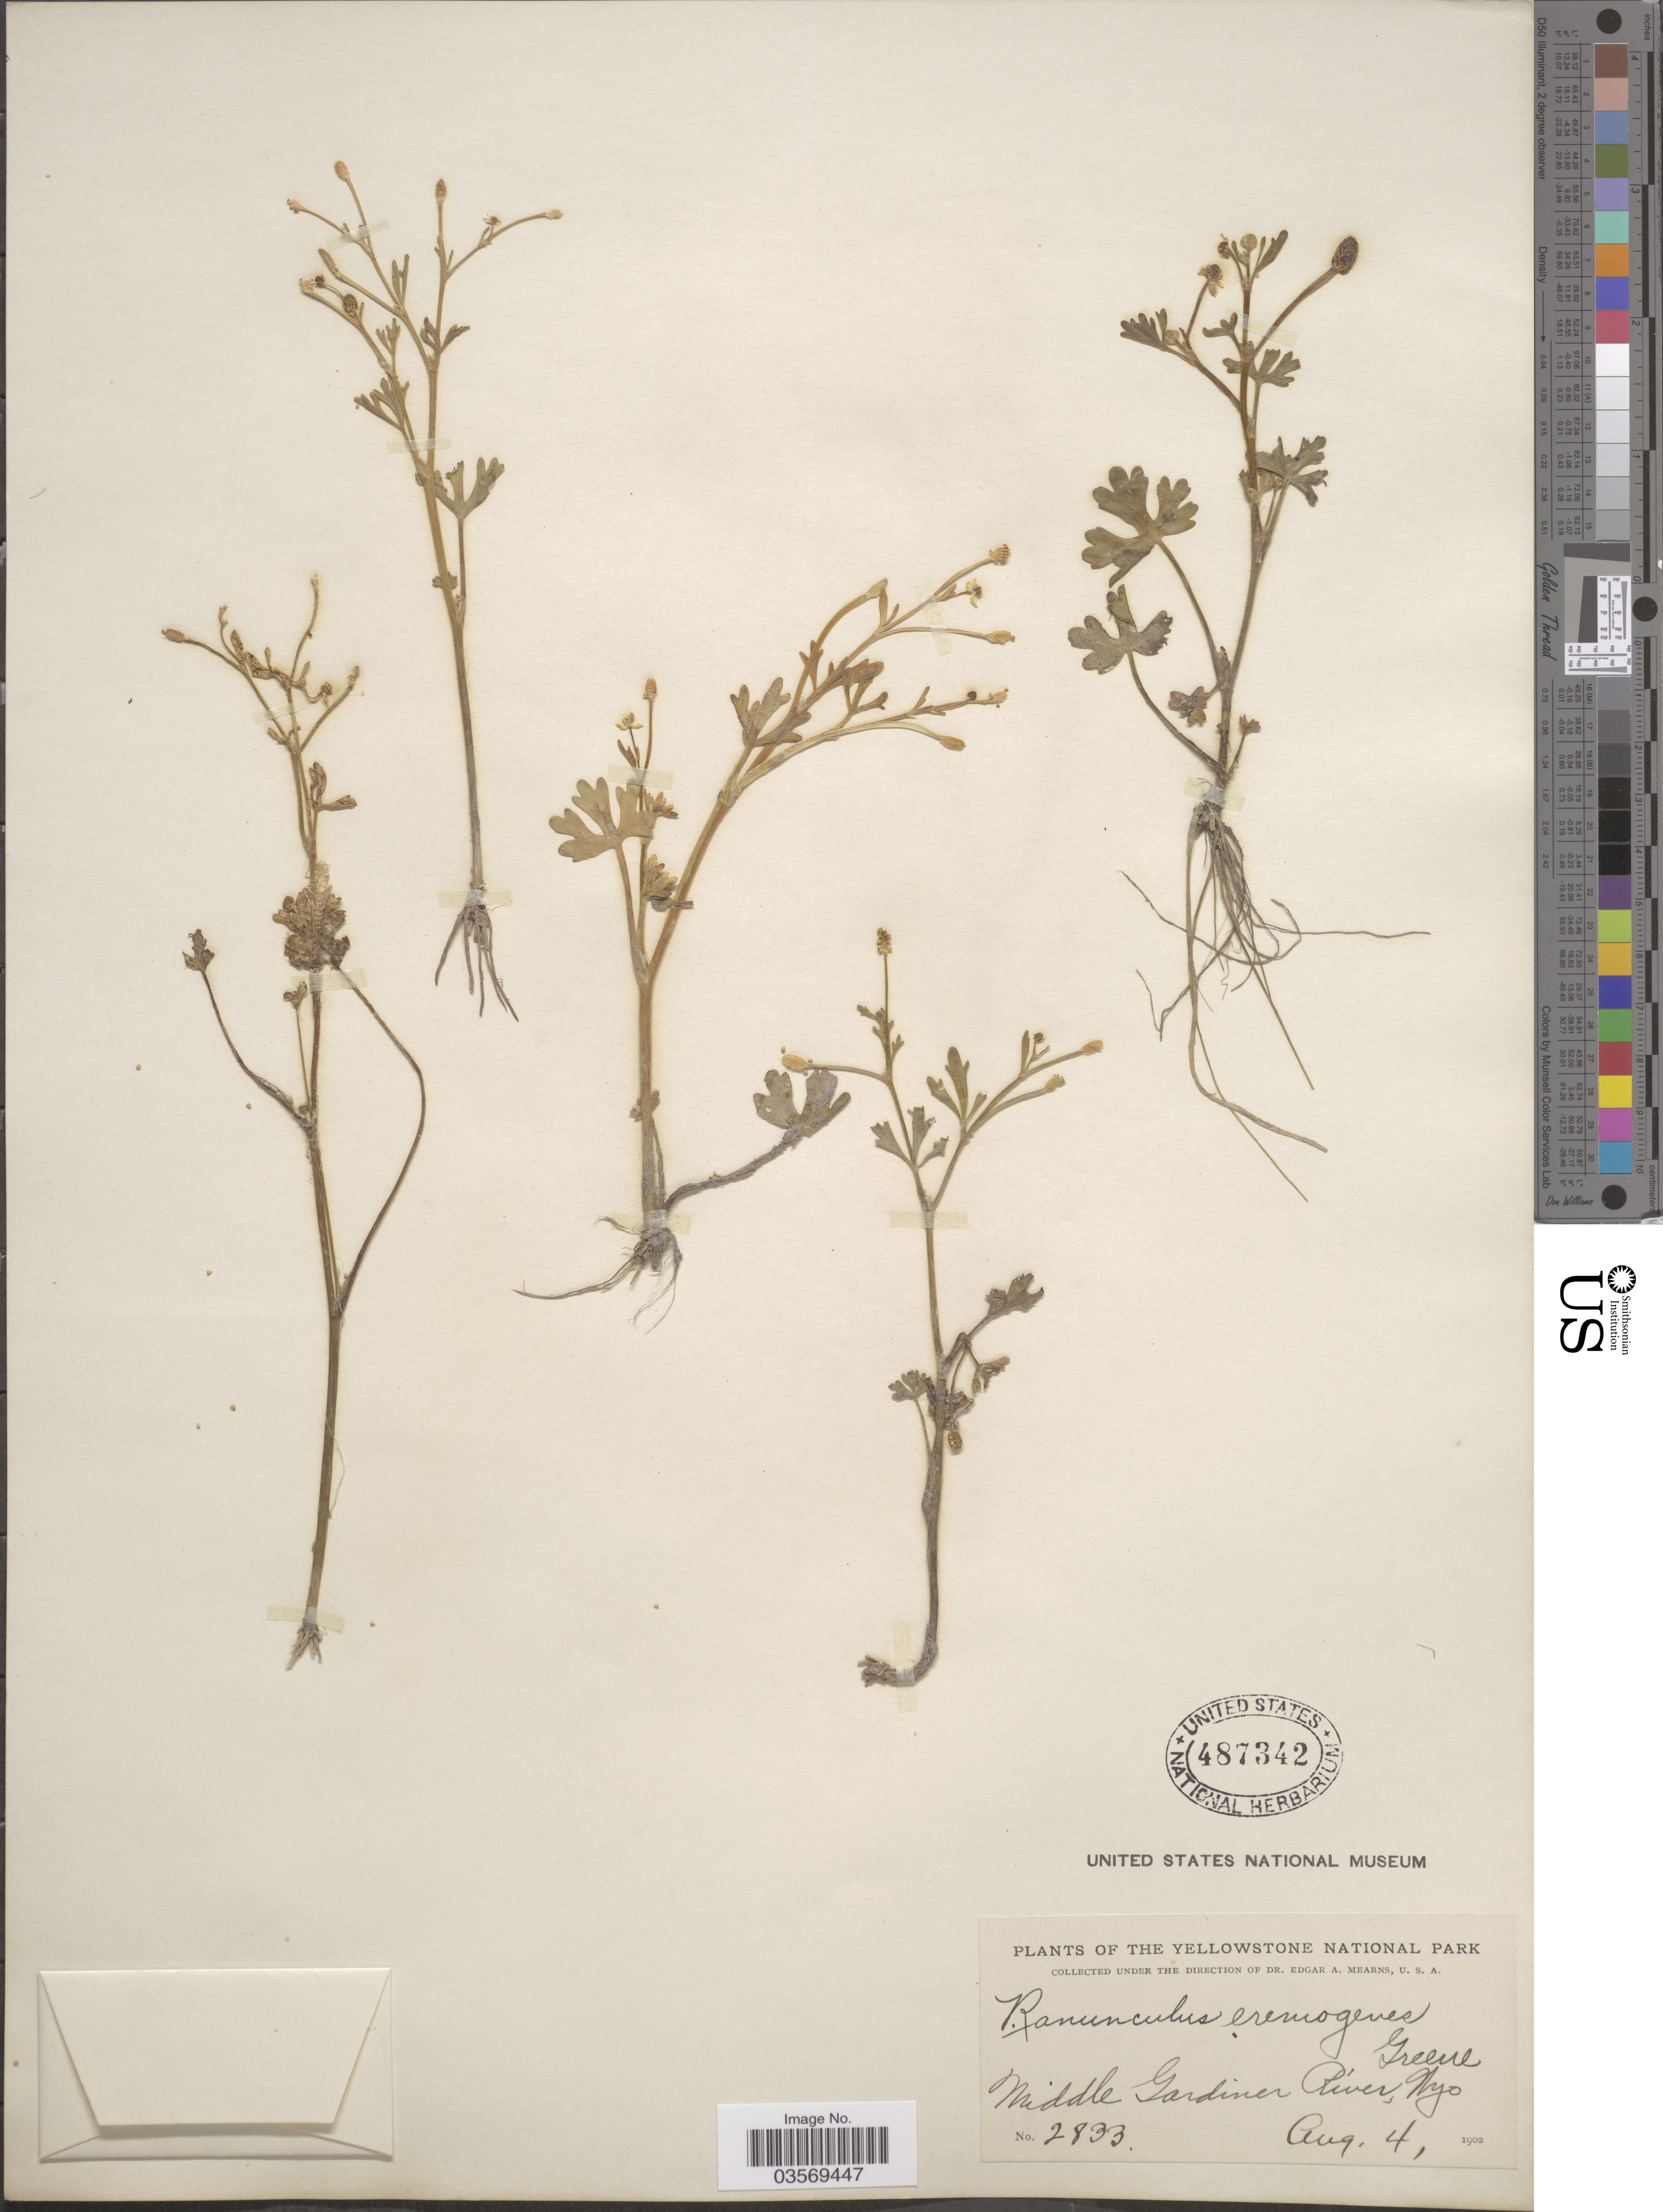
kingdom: Plantae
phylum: Tracheophyta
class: Magnoliopsida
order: Ranunculales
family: Ranunculaceae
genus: Ranunculus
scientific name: Ranunculus sceleratus var. multifidus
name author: Nutt.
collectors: E. A. Mearns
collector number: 2833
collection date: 1902-08-04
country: United States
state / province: Wyoming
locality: Yellowstone National Park. Middle Gardiner River.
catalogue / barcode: US 487342